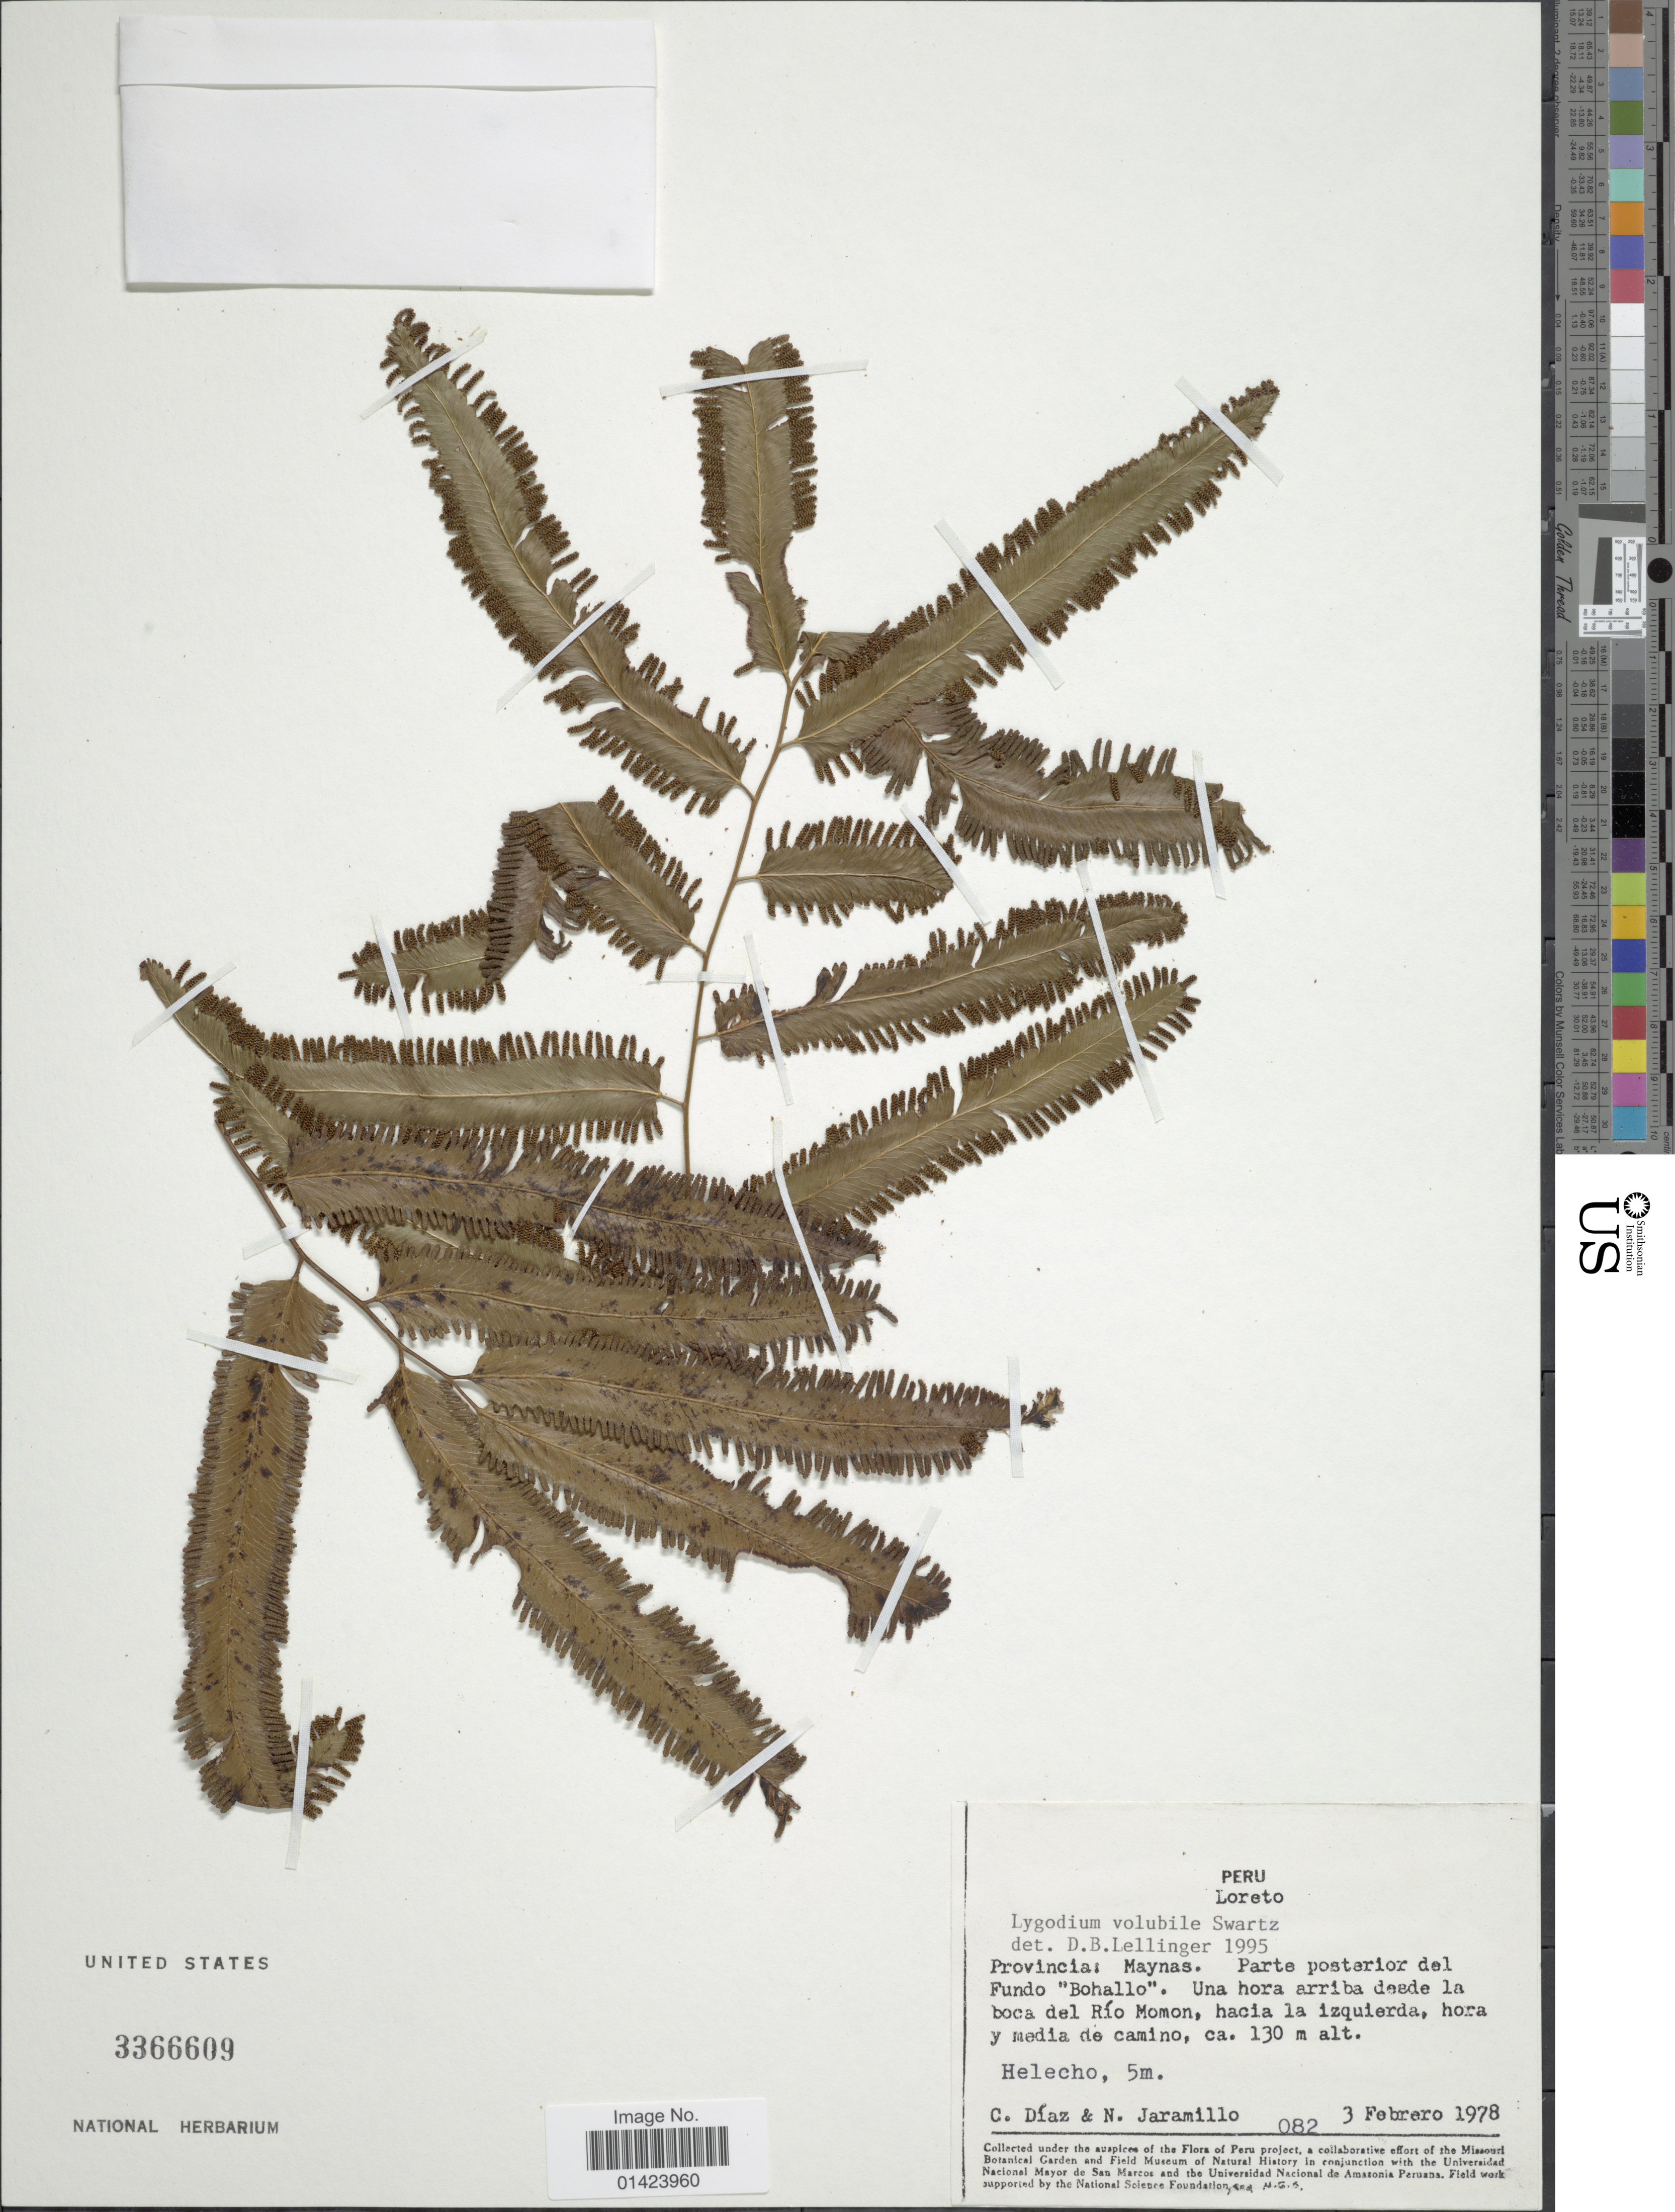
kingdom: Plantae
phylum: Tracheophyta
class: Polypodiopsida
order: Schizaeales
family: Lygodiaceae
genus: Lygodium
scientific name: Lygodium volubile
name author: Sw.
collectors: C. Díaz & N. Jaramillo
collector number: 82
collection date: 1978-02-03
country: Peru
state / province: Loreto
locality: Loreto, Provincia: Maynas, Parte posterior del Fundo "Bohallo", una hora arriba desde la boca del Rio Momon, hacia la izquierdam hora y media de camino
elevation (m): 130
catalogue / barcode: US 3366609